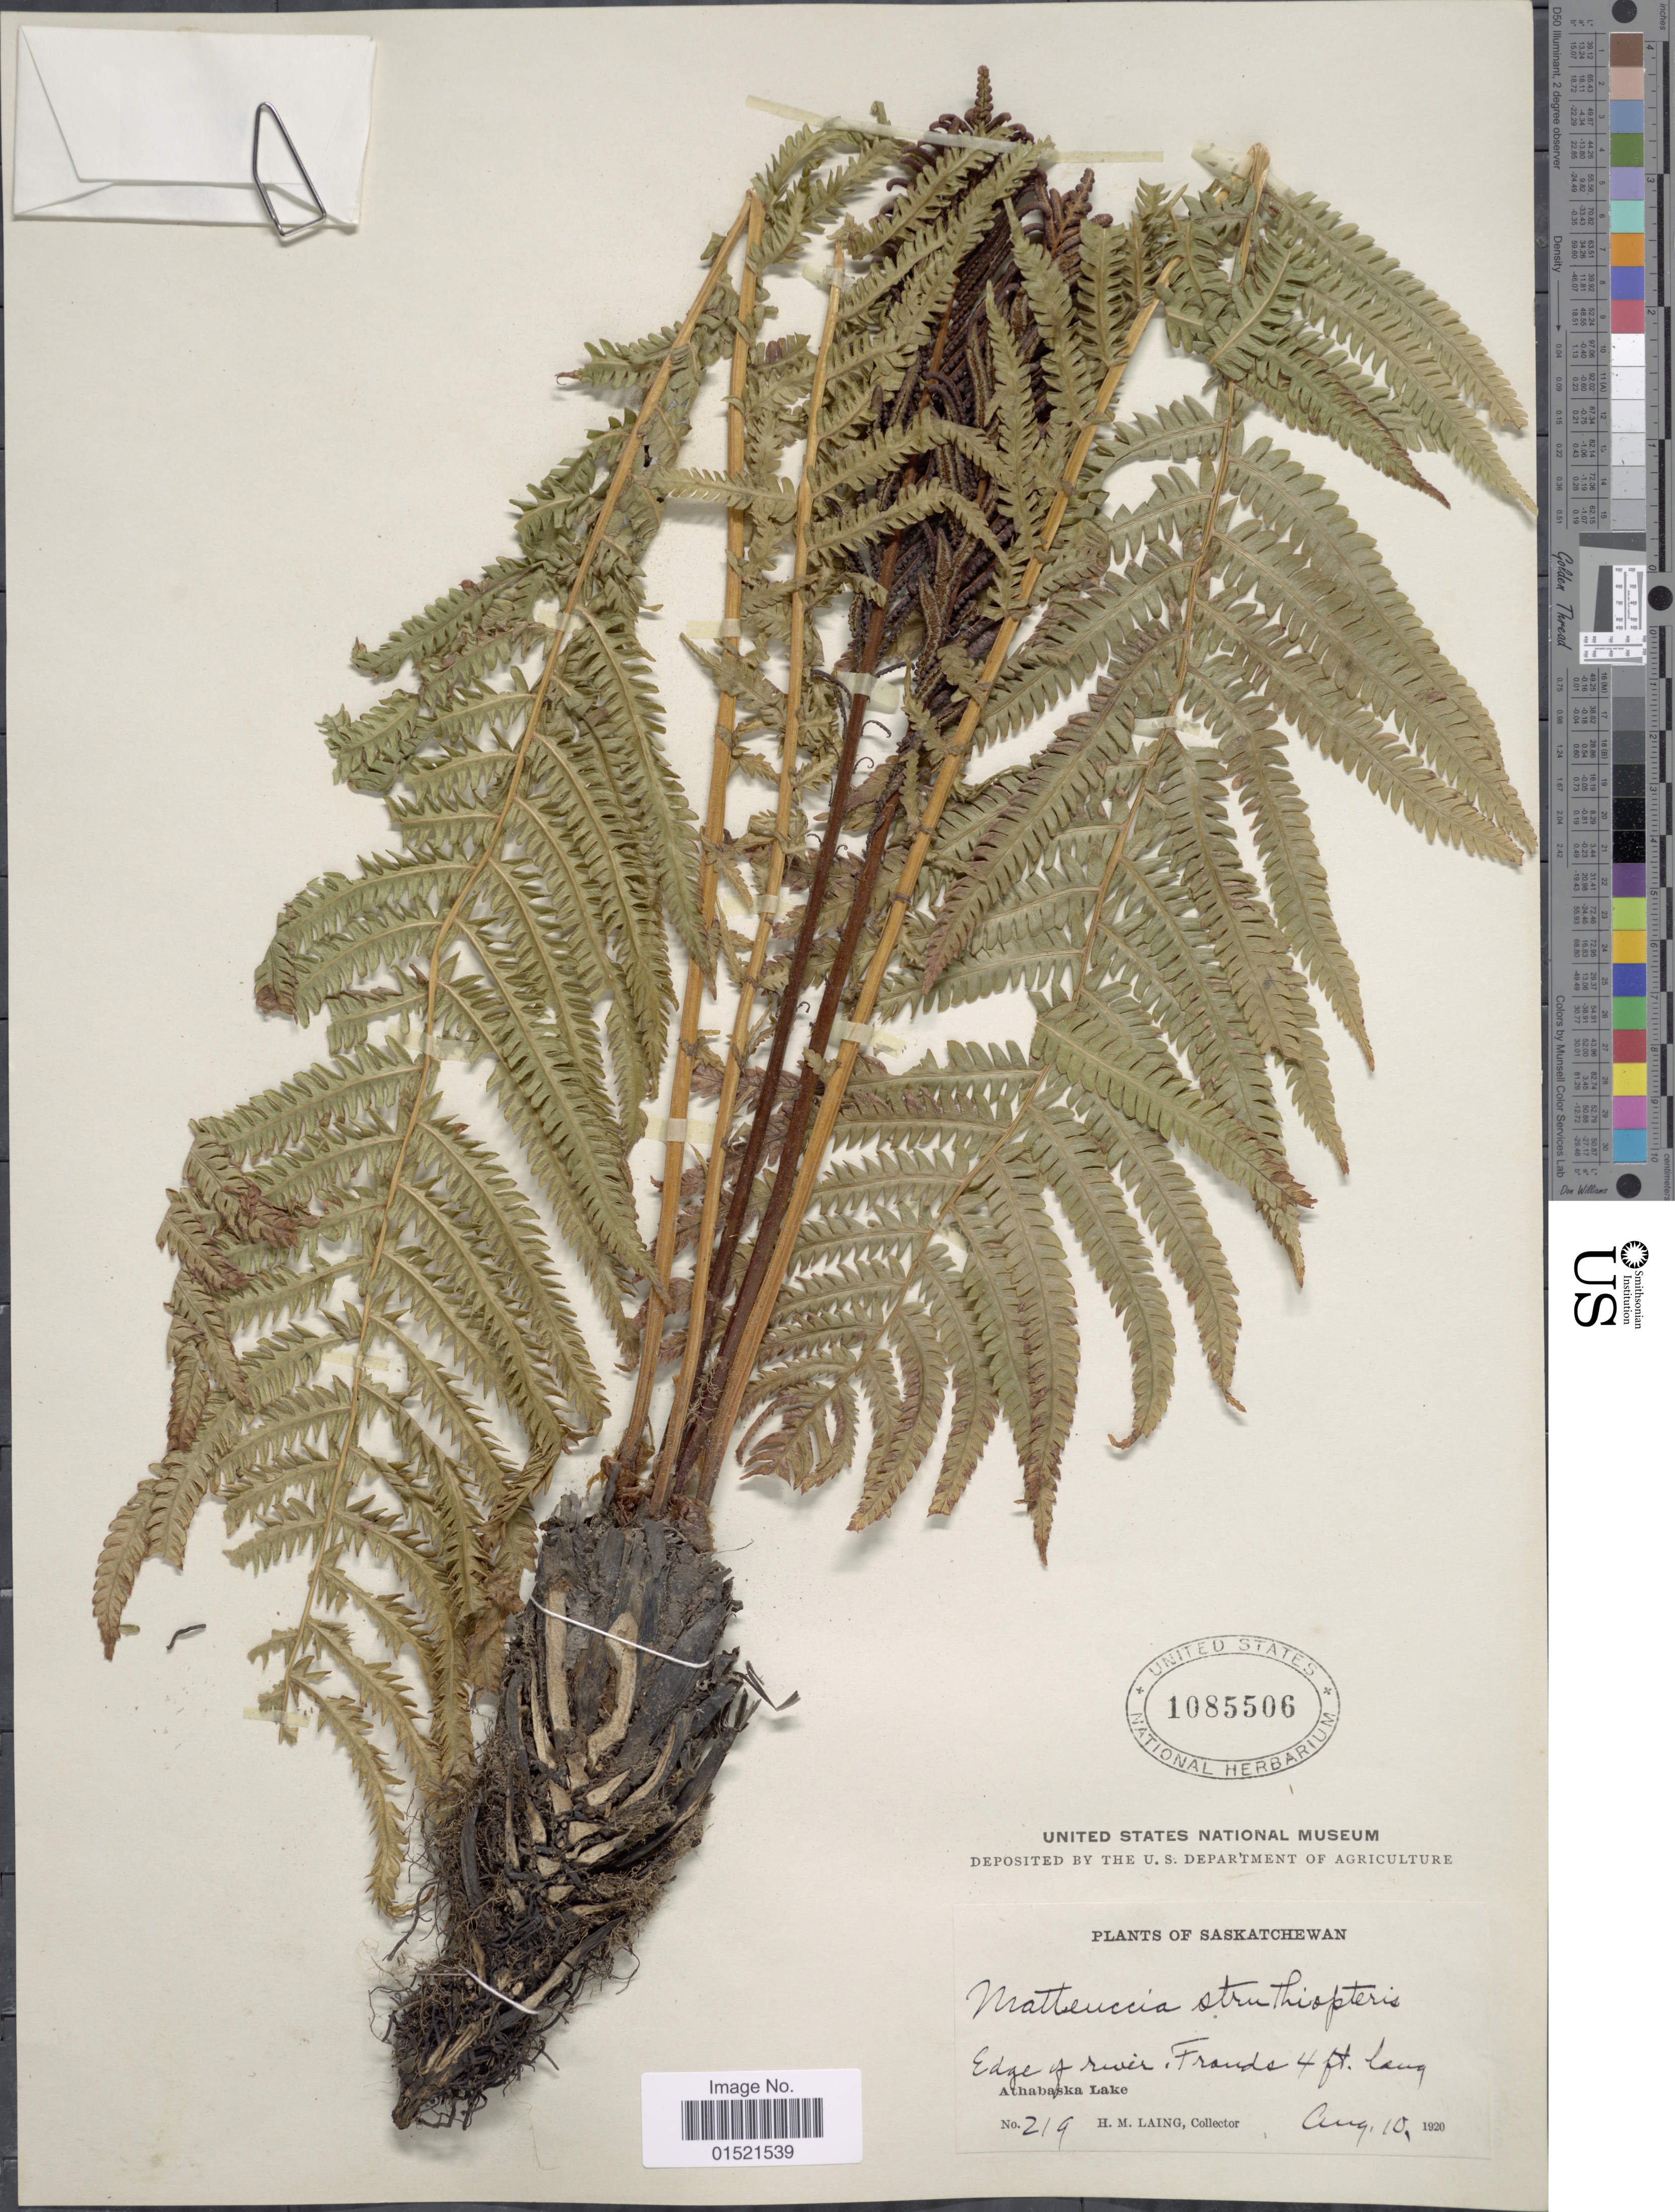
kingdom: Plantae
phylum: Tracheophyta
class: Polypodiopsida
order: Polypodiales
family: Onocleaceae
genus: Matteuccia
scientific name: Matteuccia struthiopteris var. pensylvanica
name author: (Willd.) C.V. Morton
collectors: H. Laing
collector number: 219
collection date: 1920-08-10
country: Canada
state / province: Saskatchewan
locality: Edge of river, Athabaska Lake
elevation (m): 1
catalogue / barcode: US 1085506